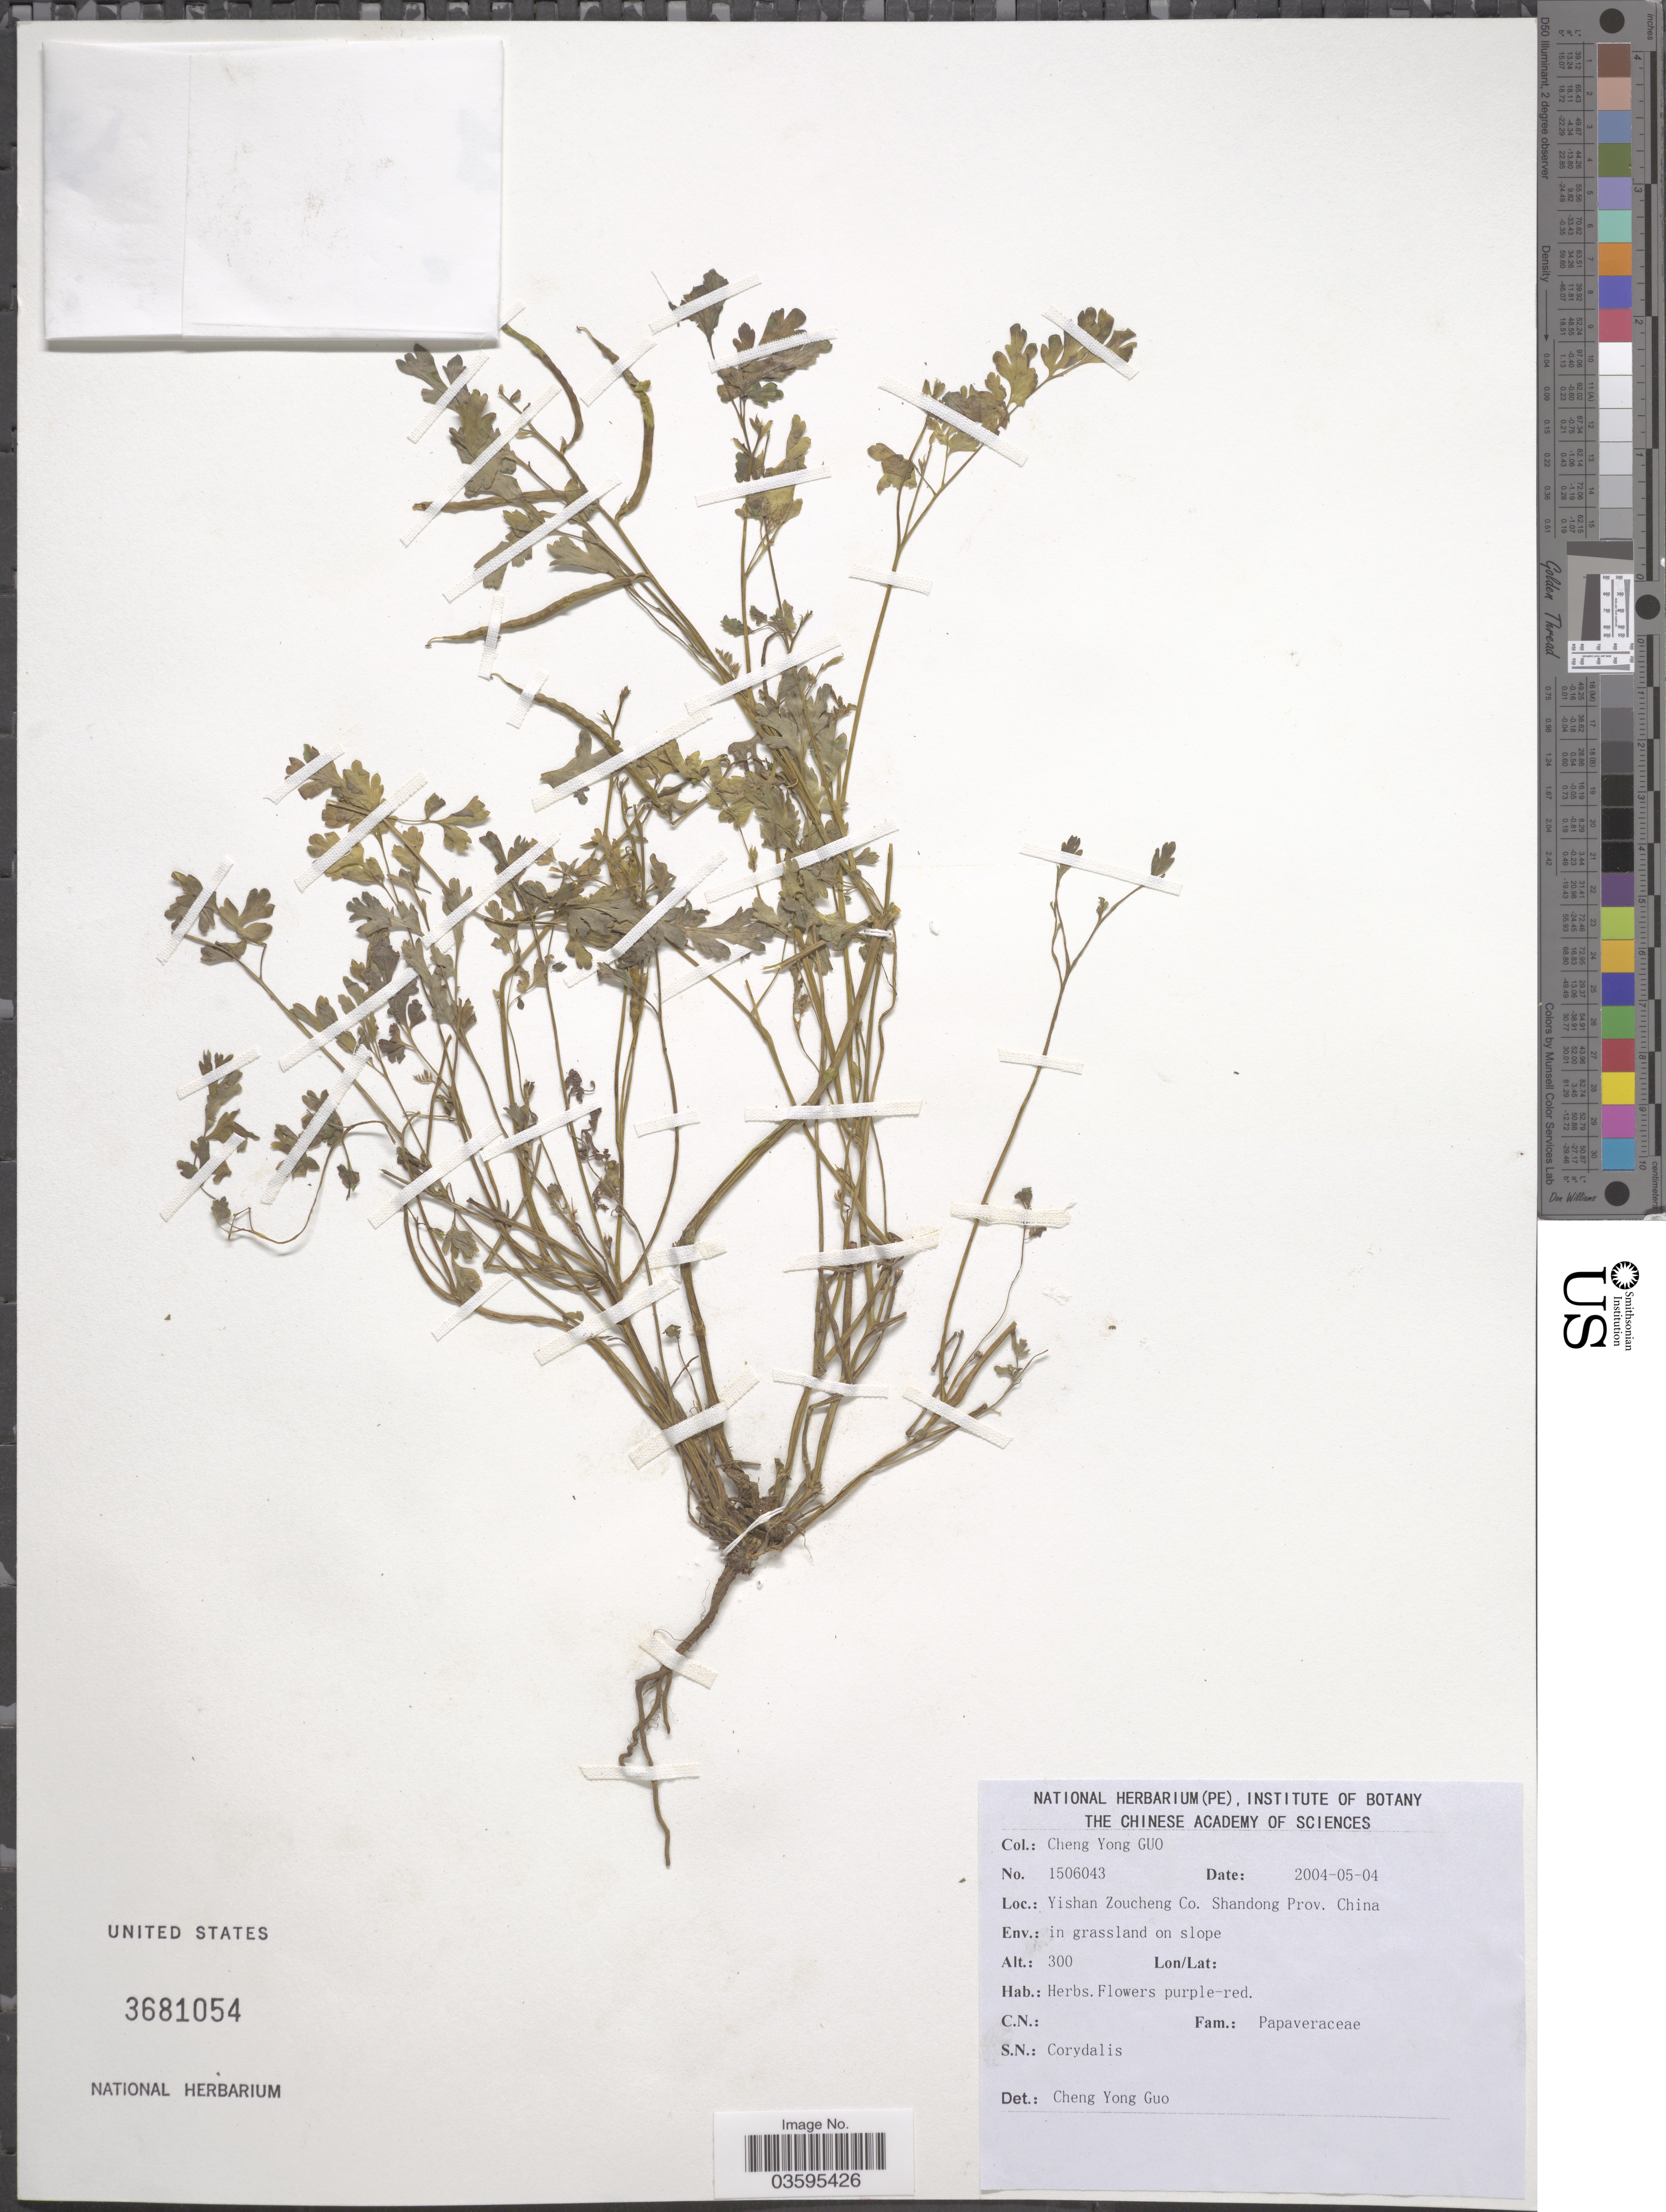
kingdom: Plantae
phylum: Tracheophyta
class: Magnoliopsida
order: Ranunculales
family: Papaveraceae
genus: Corydalis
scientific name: Corydalis sp.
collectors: Guo Chengyong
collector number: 1506043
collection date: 2004-05-04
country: China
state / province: Shandong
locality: Yishan Zuocheng Co.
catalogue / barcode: US 3681054